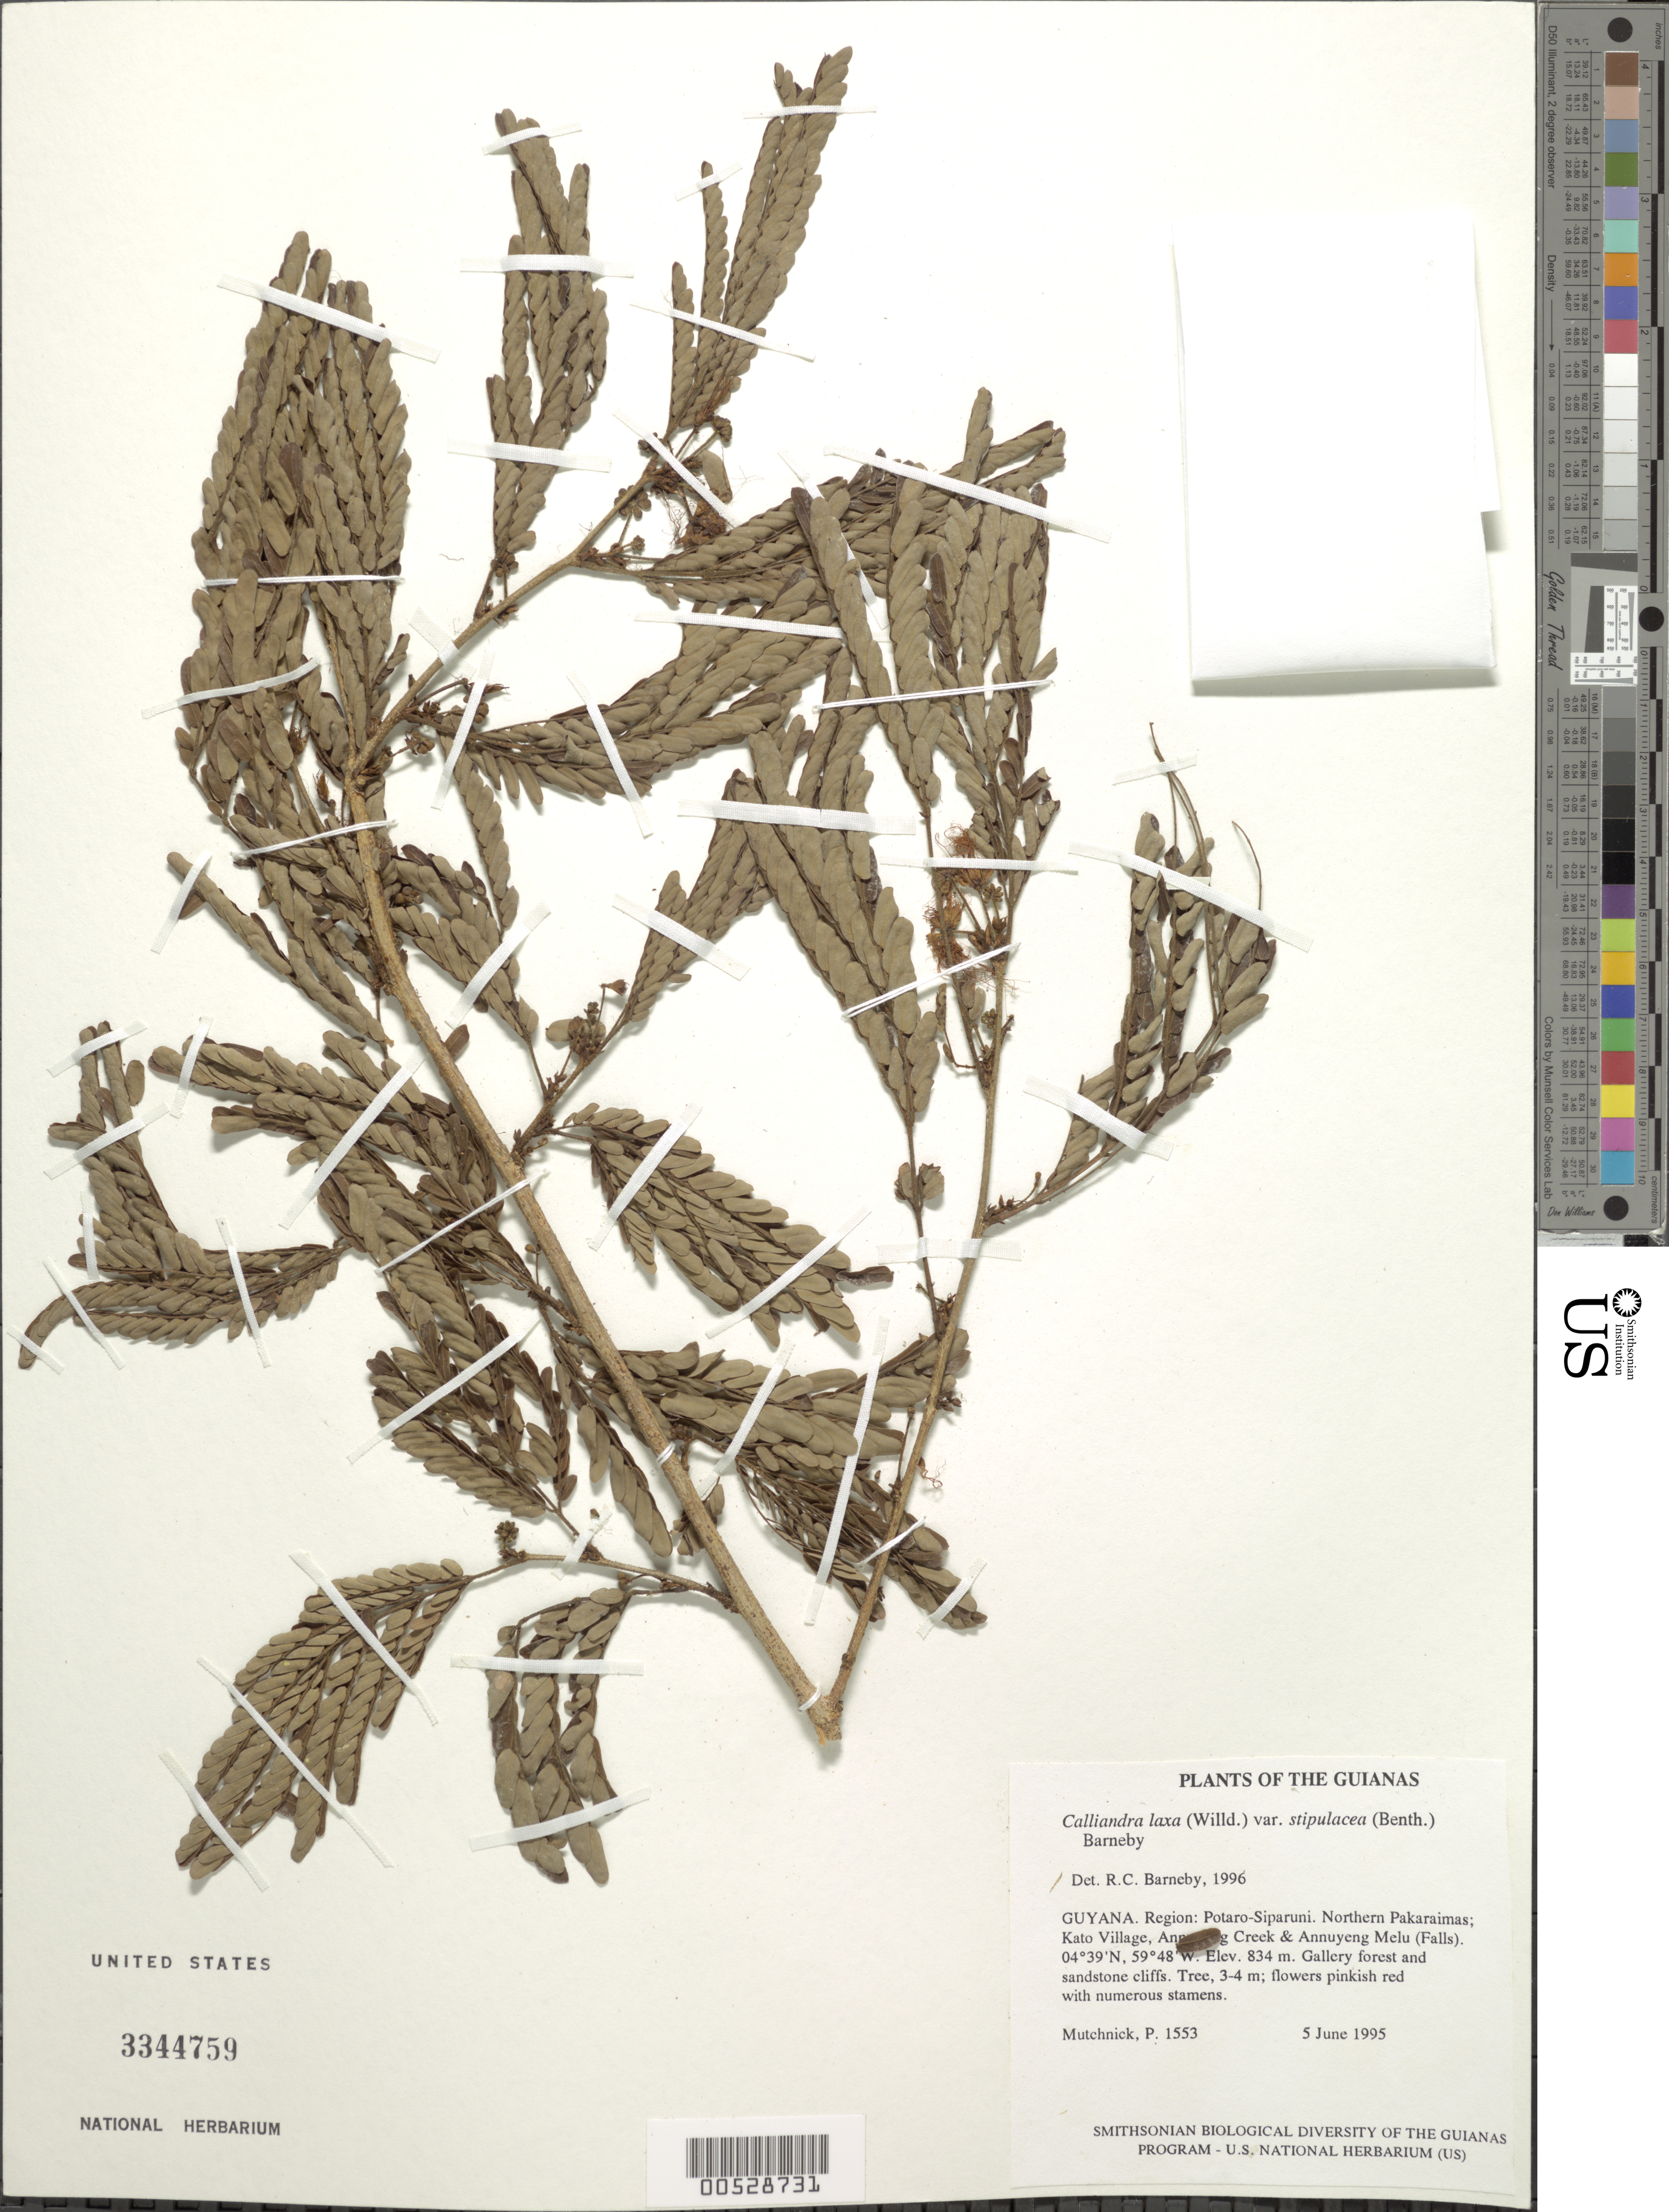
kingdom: Plantae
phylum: Tracheophyta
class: Magnoliopsida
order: Fabales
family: Fabaceae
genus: Calliandra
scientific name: Calliandra laxa var. stipulacea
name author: (Benth.) Barneby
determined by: Barneby, Rupert C., (NY)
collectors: P. Mutchnick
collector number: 1553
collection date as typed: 5 June 1995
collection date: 1995-06-05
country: Guyana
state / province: Potaro-Siparuni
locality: Northern Pakaraimas; Kato Village, Annuyeng Creek & Annuyeng Melu (Falls)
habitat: Gallery forest and sandstone cliffs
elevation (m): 834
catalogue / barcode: US 3344759